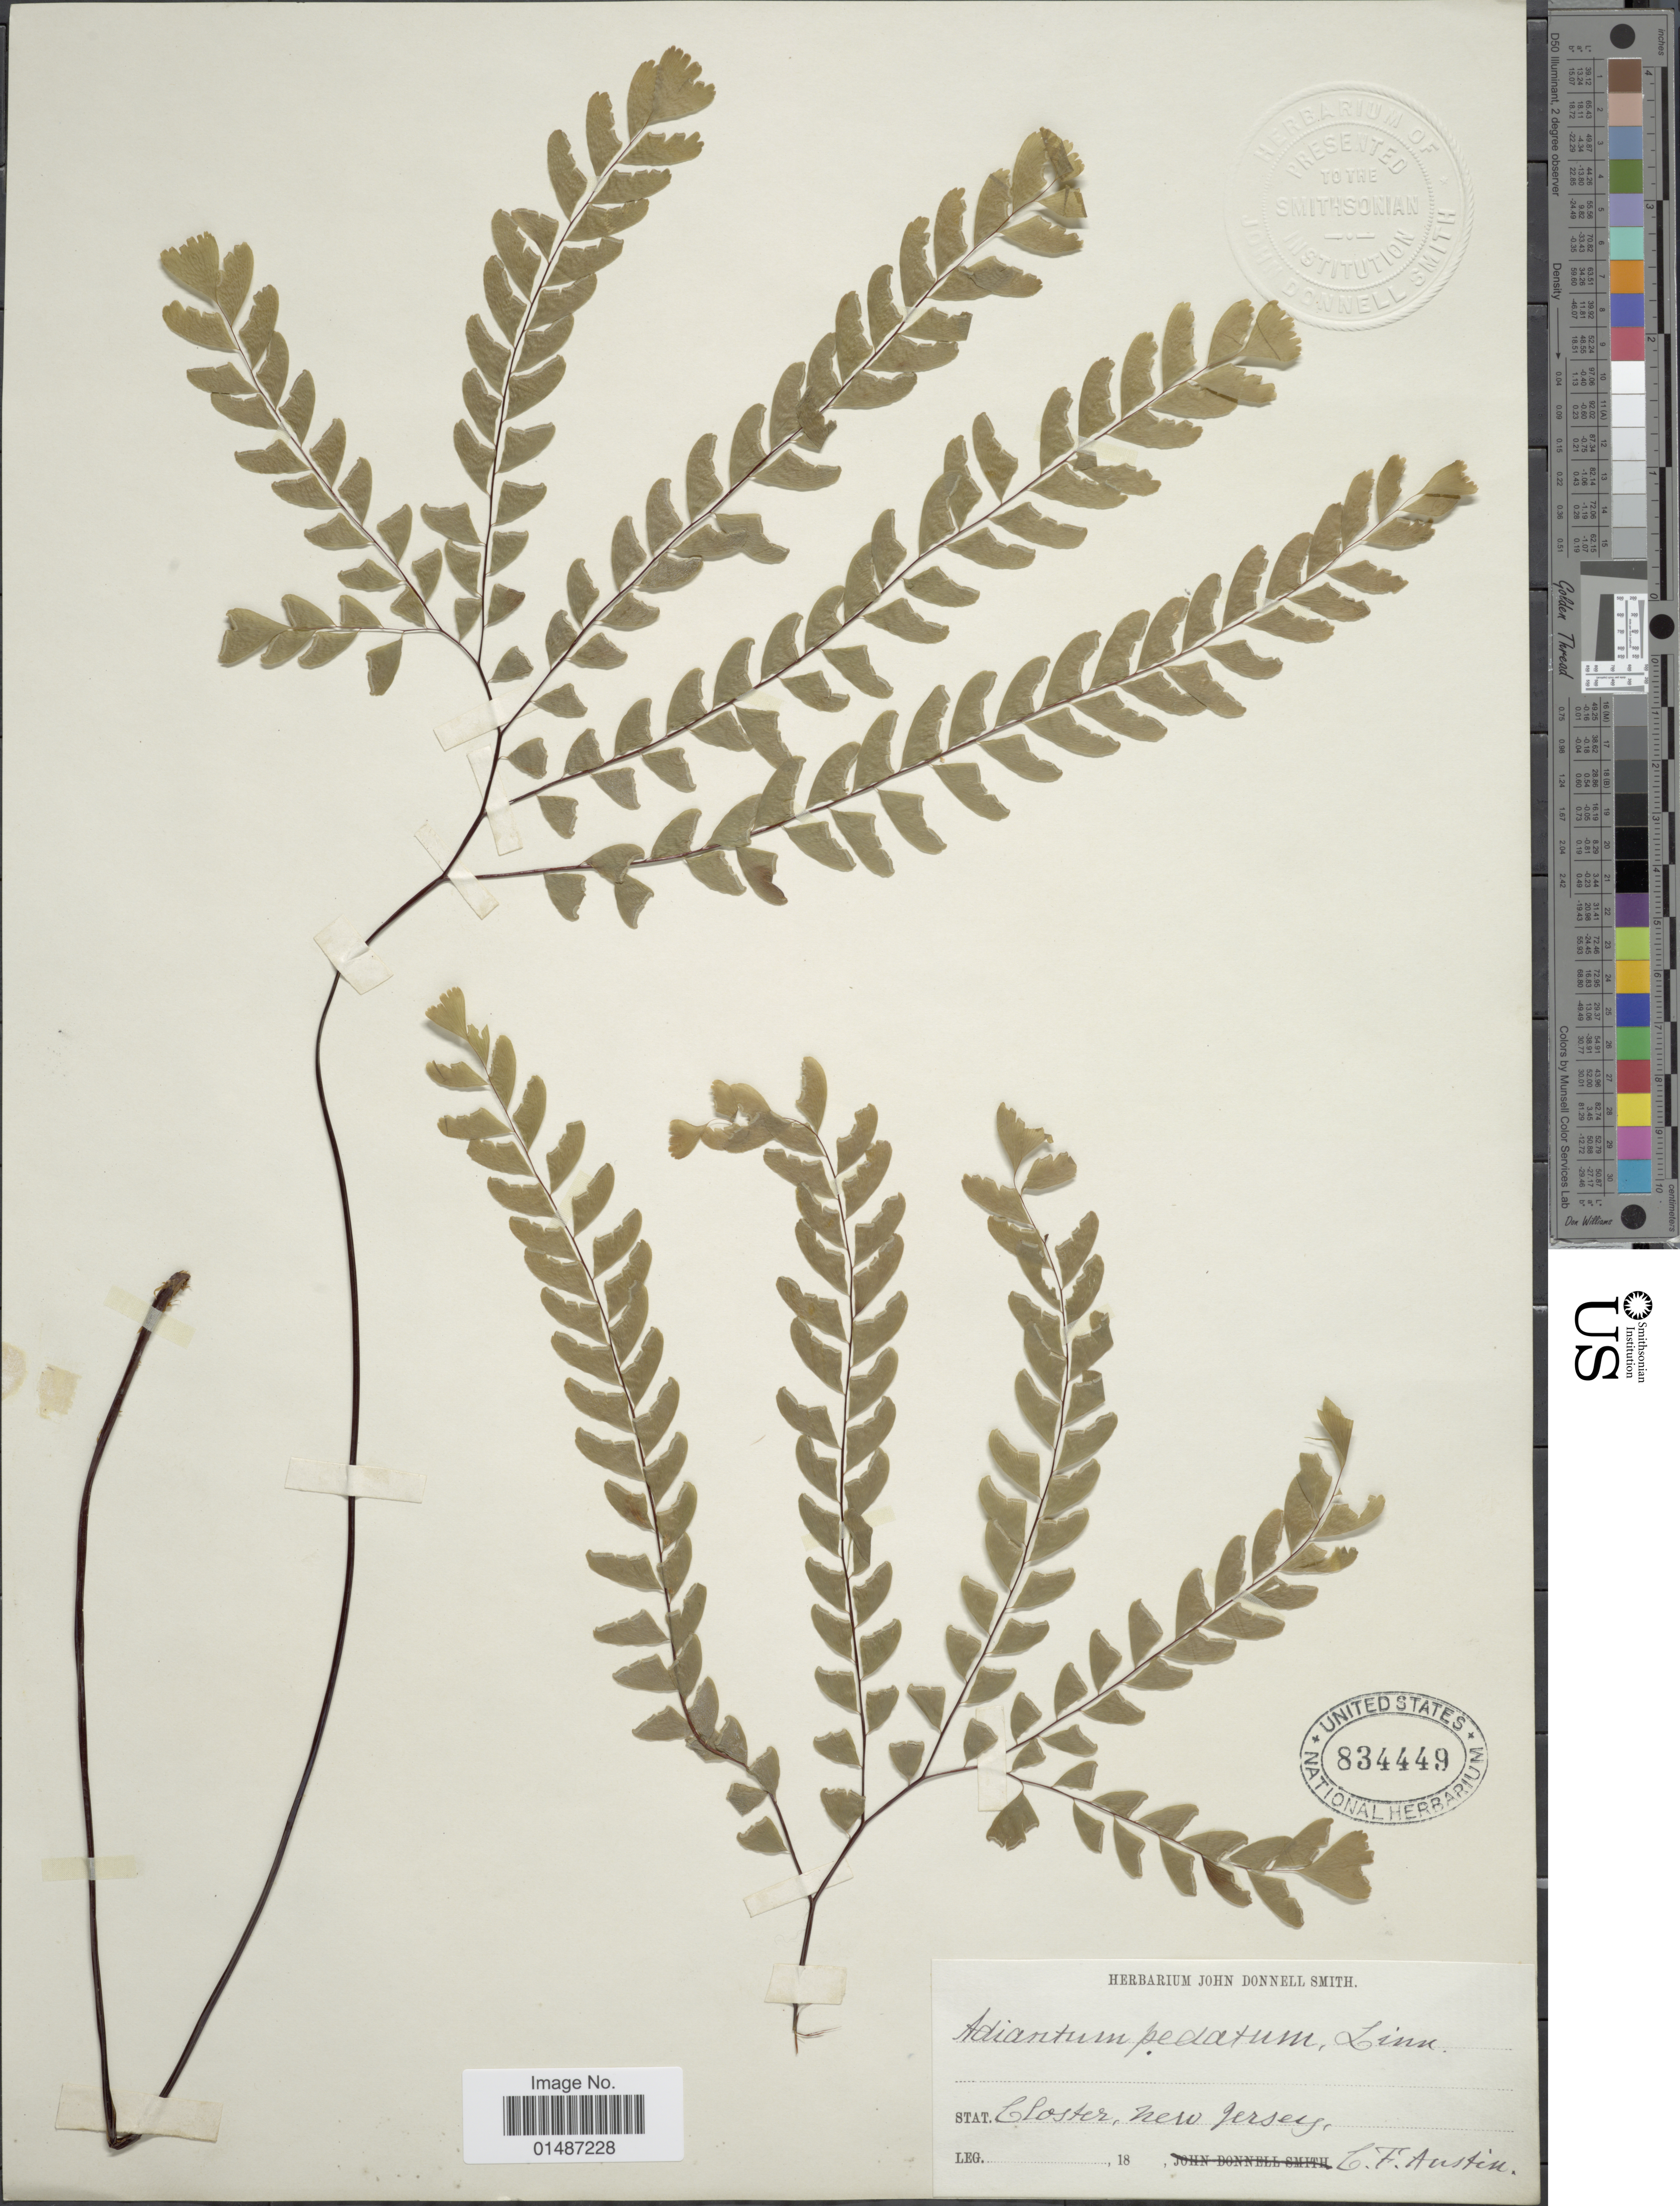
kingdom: Plantae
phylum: Tracheophyta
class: Polypodiopsida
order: Polypodiales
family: Pteridaceae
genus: Adiantum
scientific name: Adiantum pedatum var. pedatum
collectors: C. F. Austin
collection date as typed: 18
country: United States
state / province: New Jersey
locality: Closter.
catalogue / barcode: US 834449